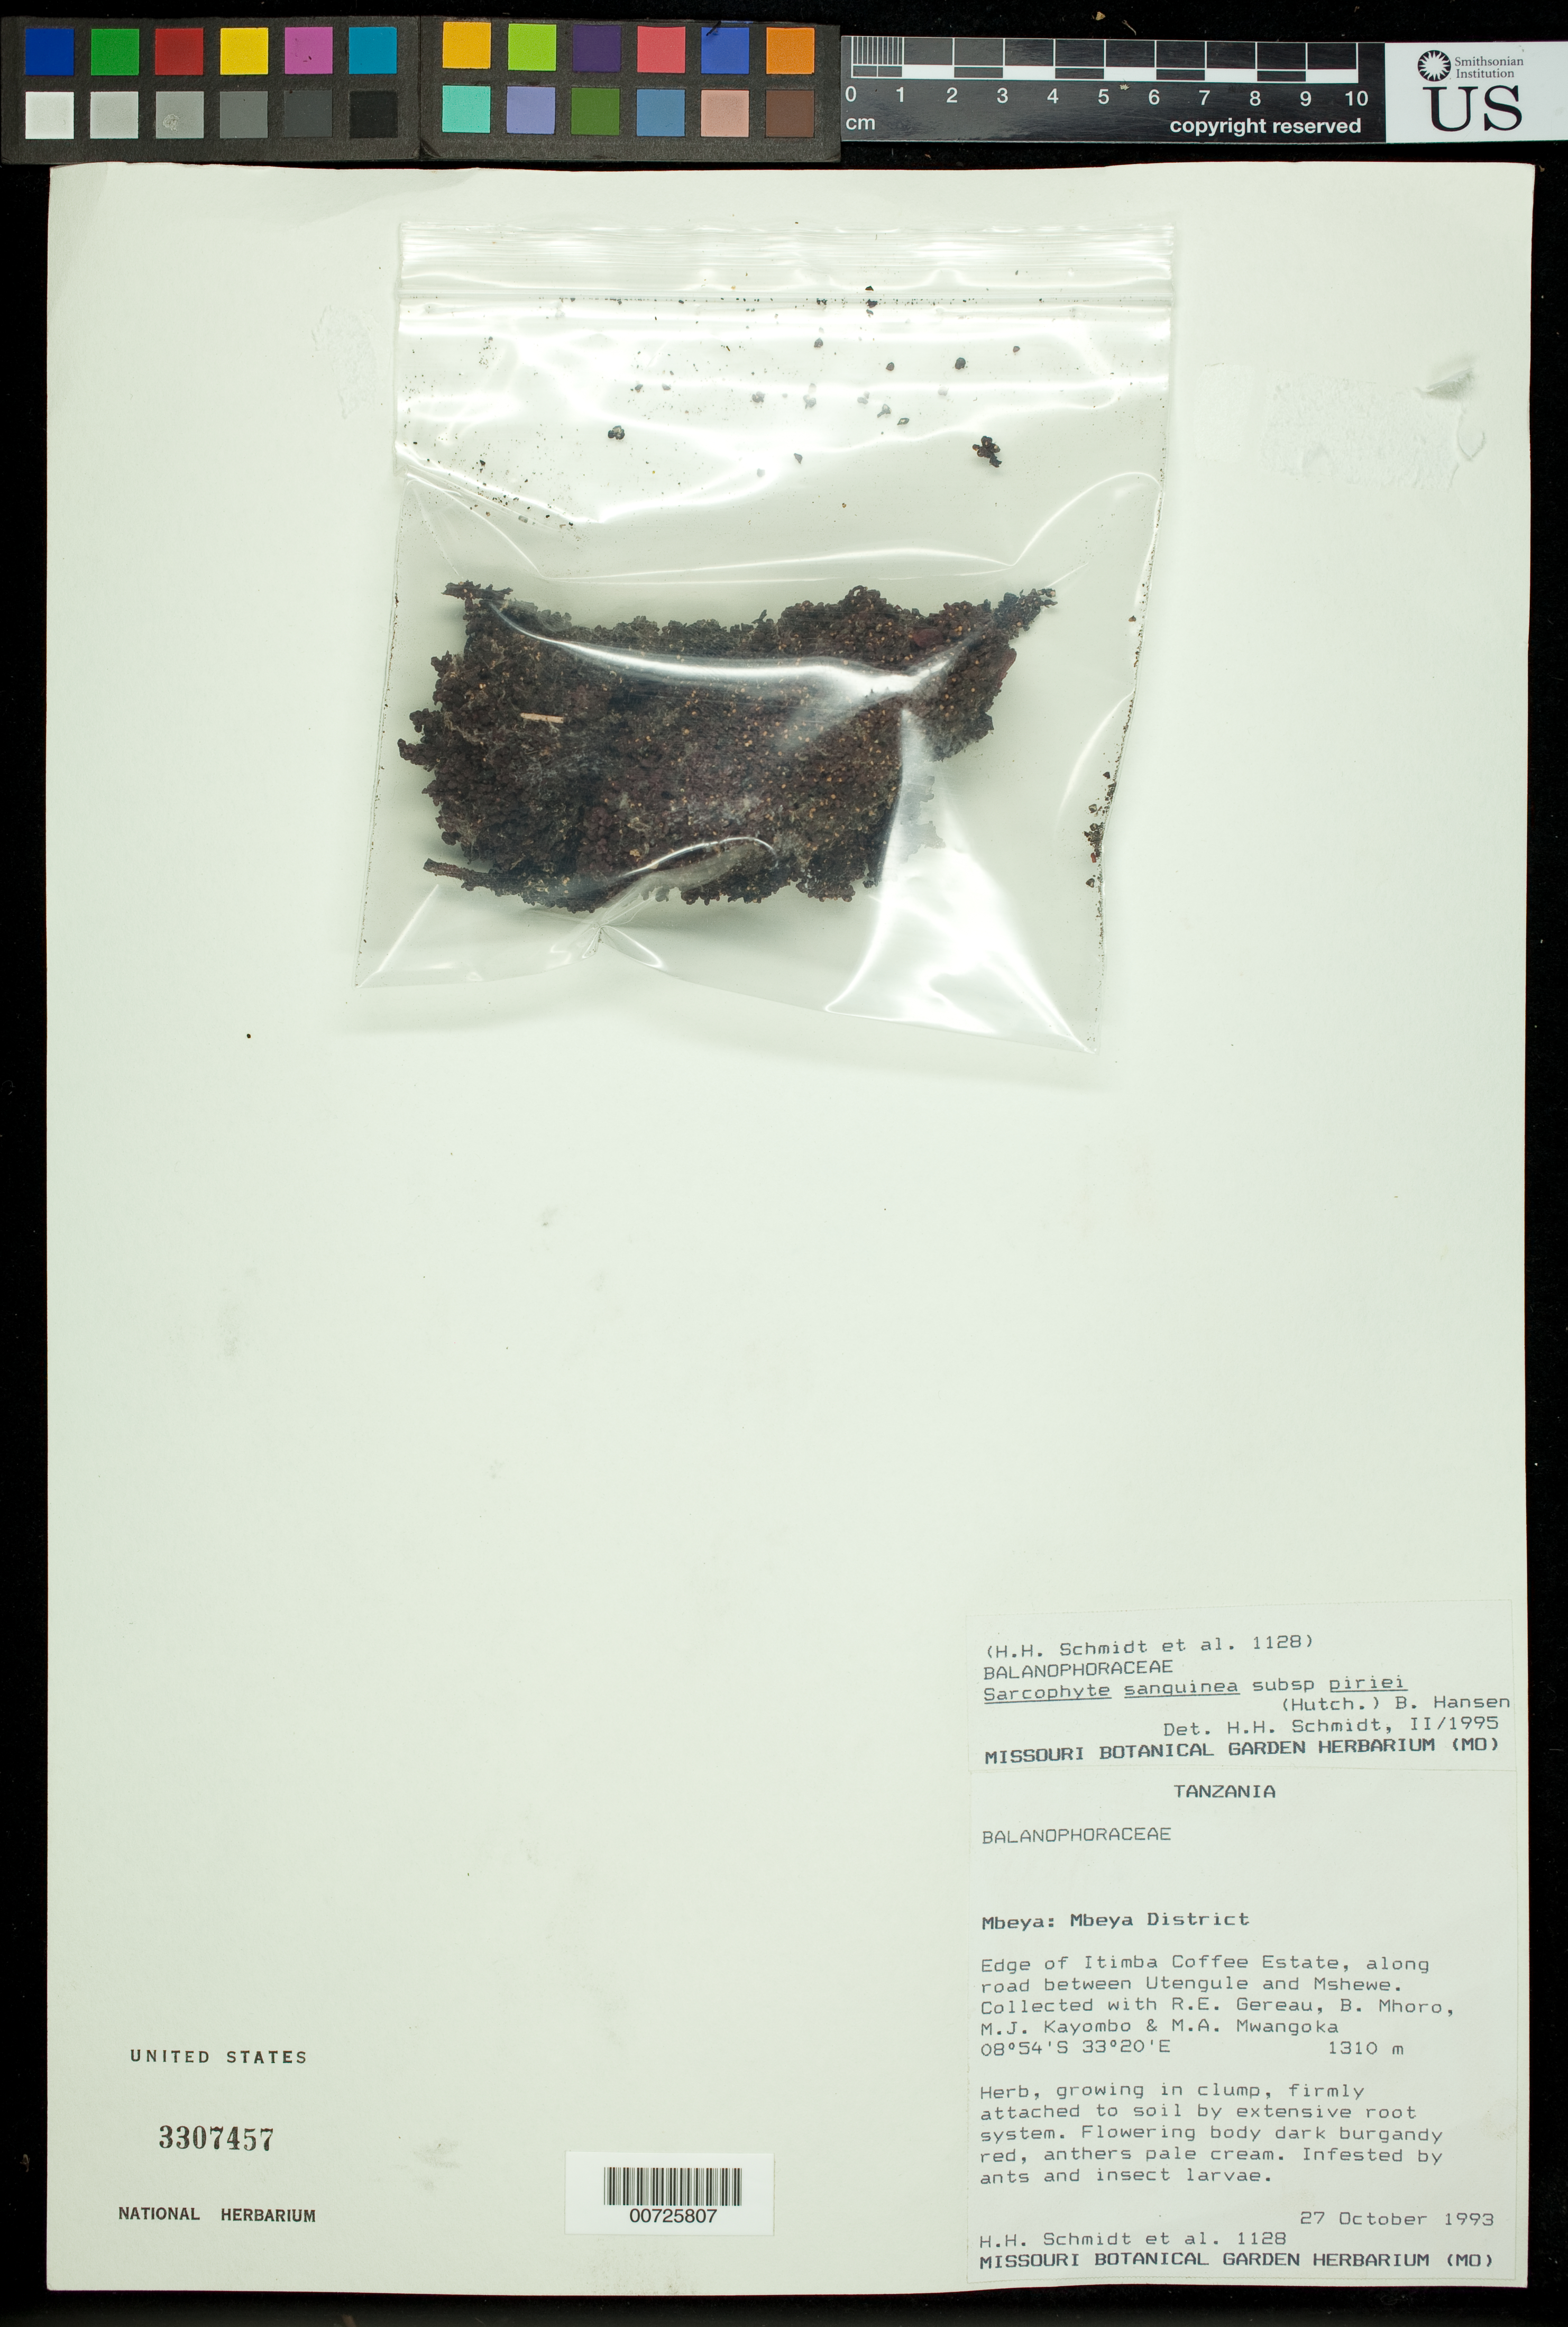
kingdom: Plantae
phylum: Tracheophyta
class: Magnoliopsida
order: Santalales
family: Balanophoraceae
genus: Sarcophyte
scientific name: Sarcophyte sanguinea subsp. piriei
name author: (Hutch.) Hansen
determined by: Schmidt, H. H.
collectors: H. H. Schmidt, R. E. Gereau, B. Mhoro, M. Kayombo & M. A. Mwangoka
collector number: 1128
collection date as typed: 27 October 1993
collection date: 1993-10-27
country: Tanzania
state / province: Mbeya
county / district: Mbeya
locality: Edge of Itimba Coffee Estate, along road between Utengule and Mshewe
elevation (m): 1310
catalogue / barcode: US 3307457